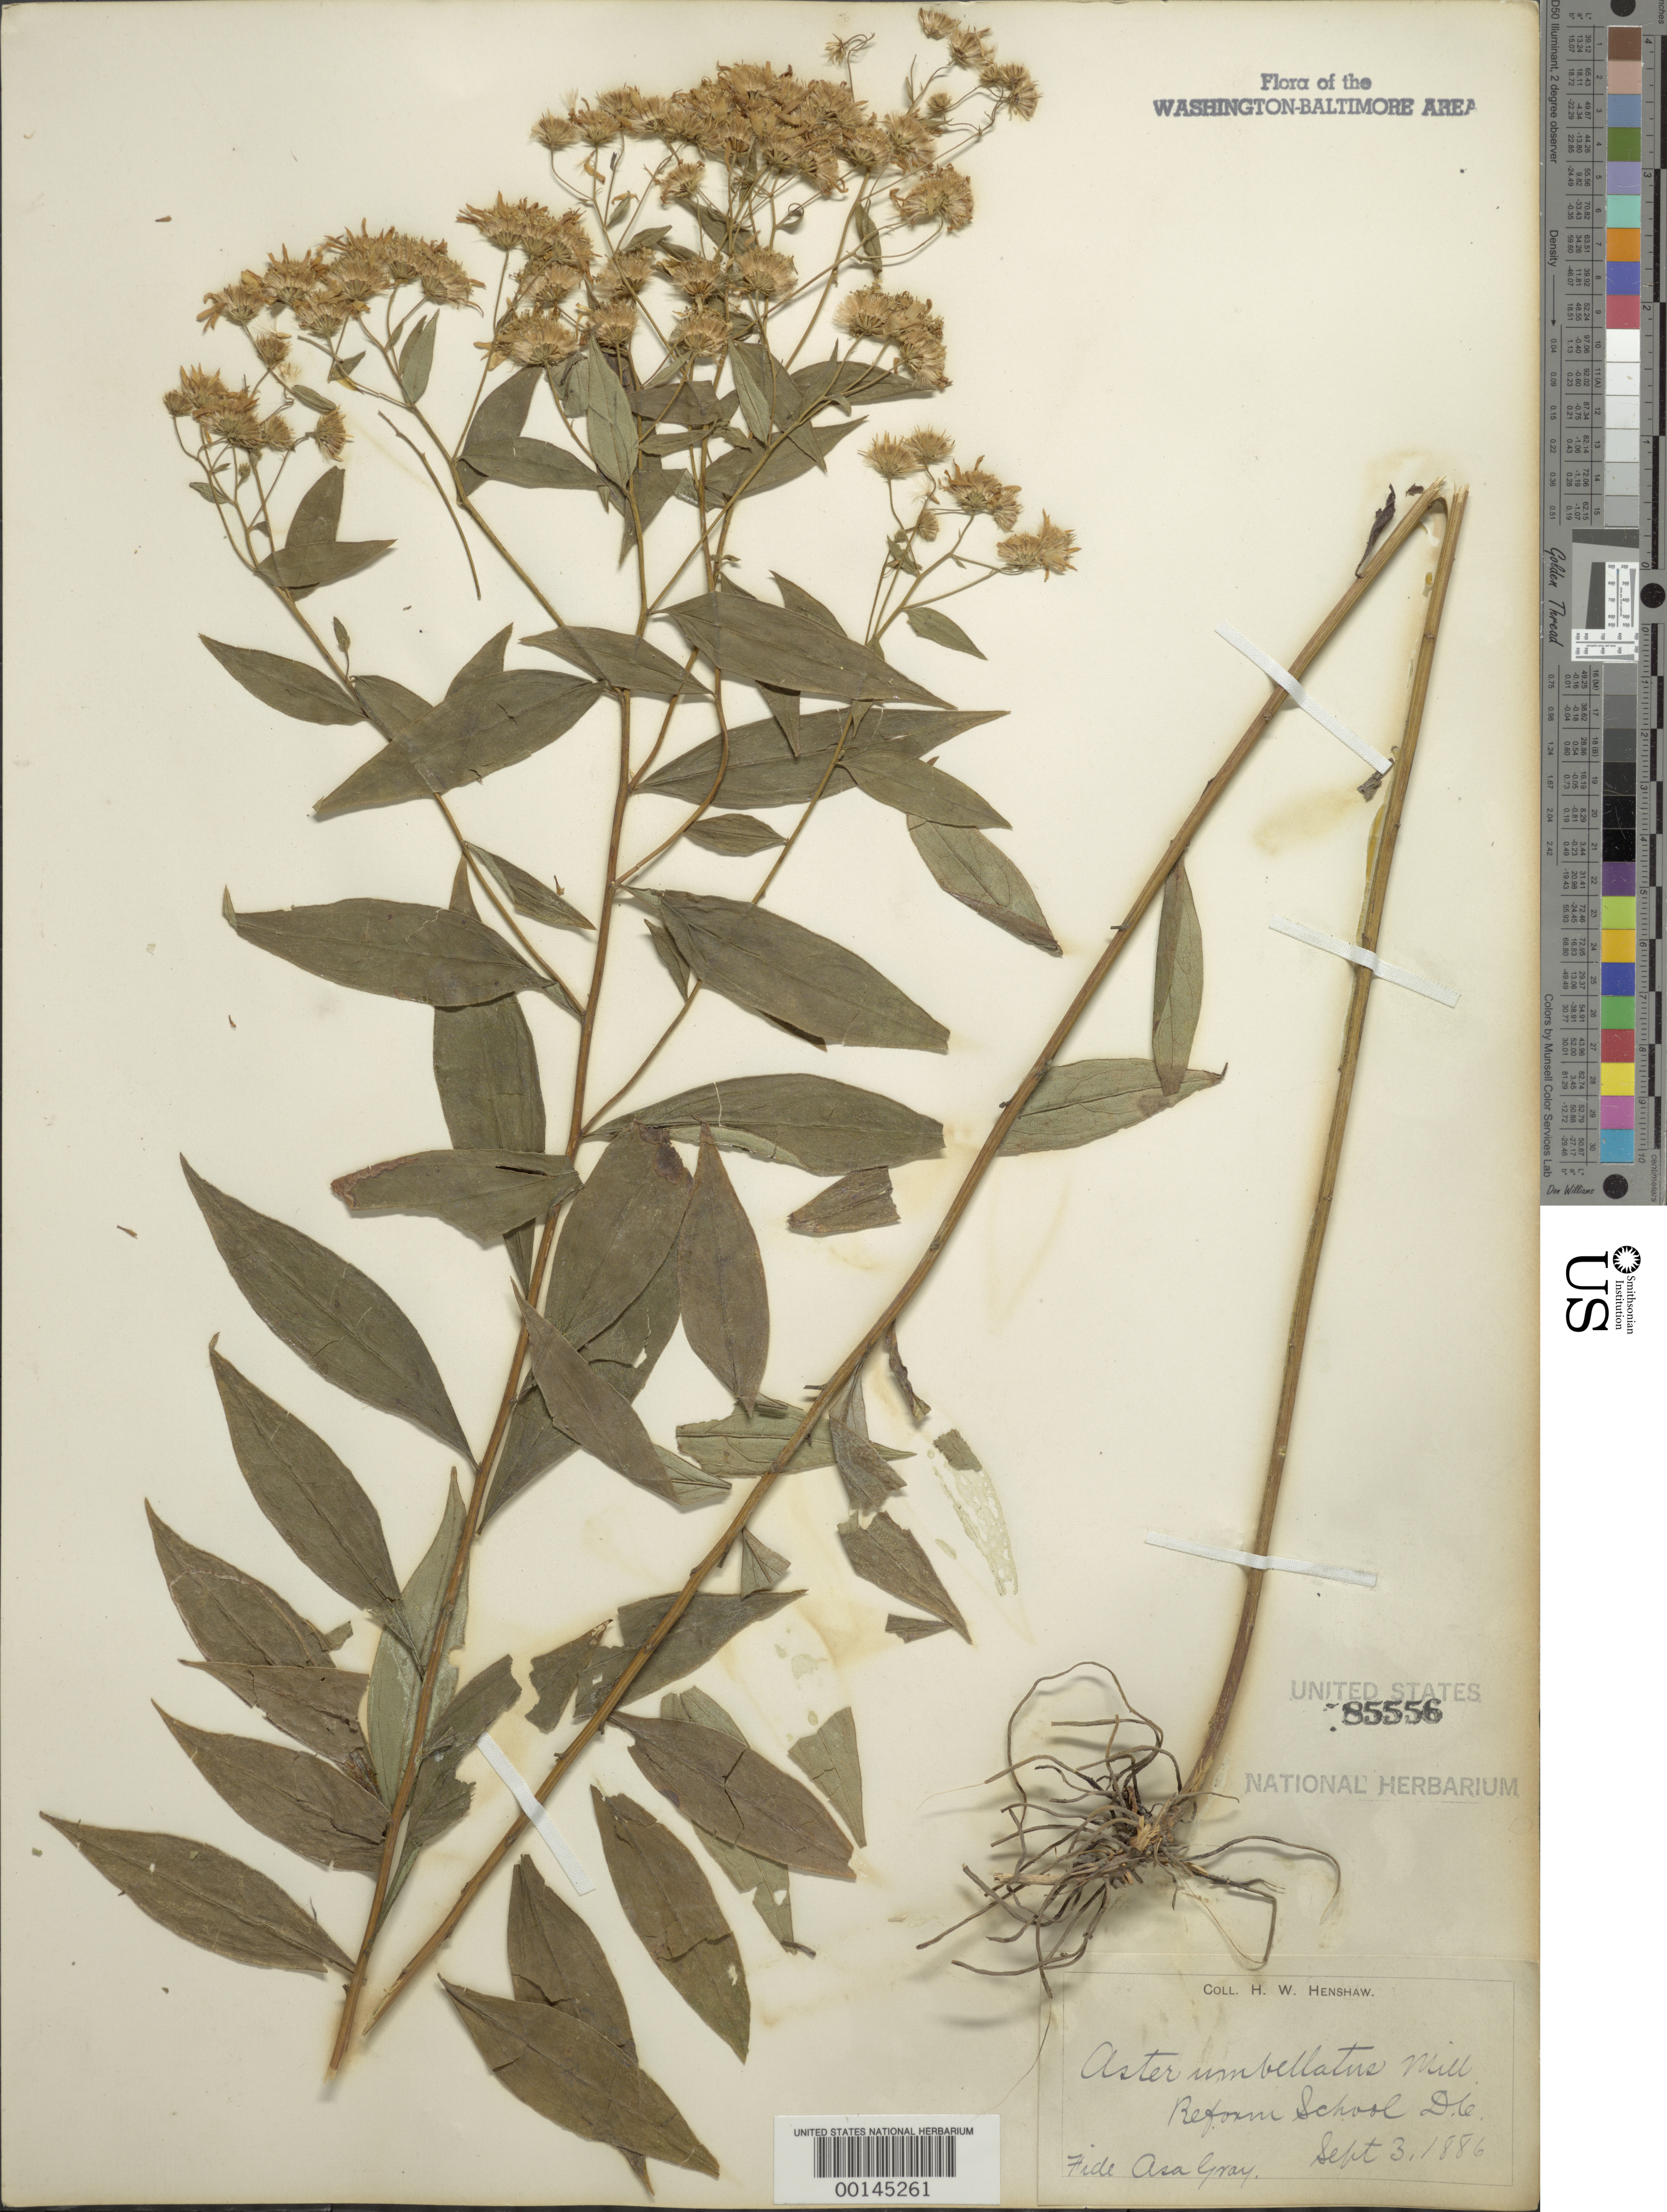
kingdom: Plantae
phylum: Tracheophyta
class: Magnoliopsida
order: Asterales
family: Asteraceae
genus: Doellingeria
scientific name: Doellingeria umbellata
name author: (Mill.) Nees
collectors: H. Henshaw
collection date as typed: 03 Sep 1886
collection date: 1886-09-03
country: United States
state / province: District of Columbia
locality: Reform School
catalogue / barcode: US 85556